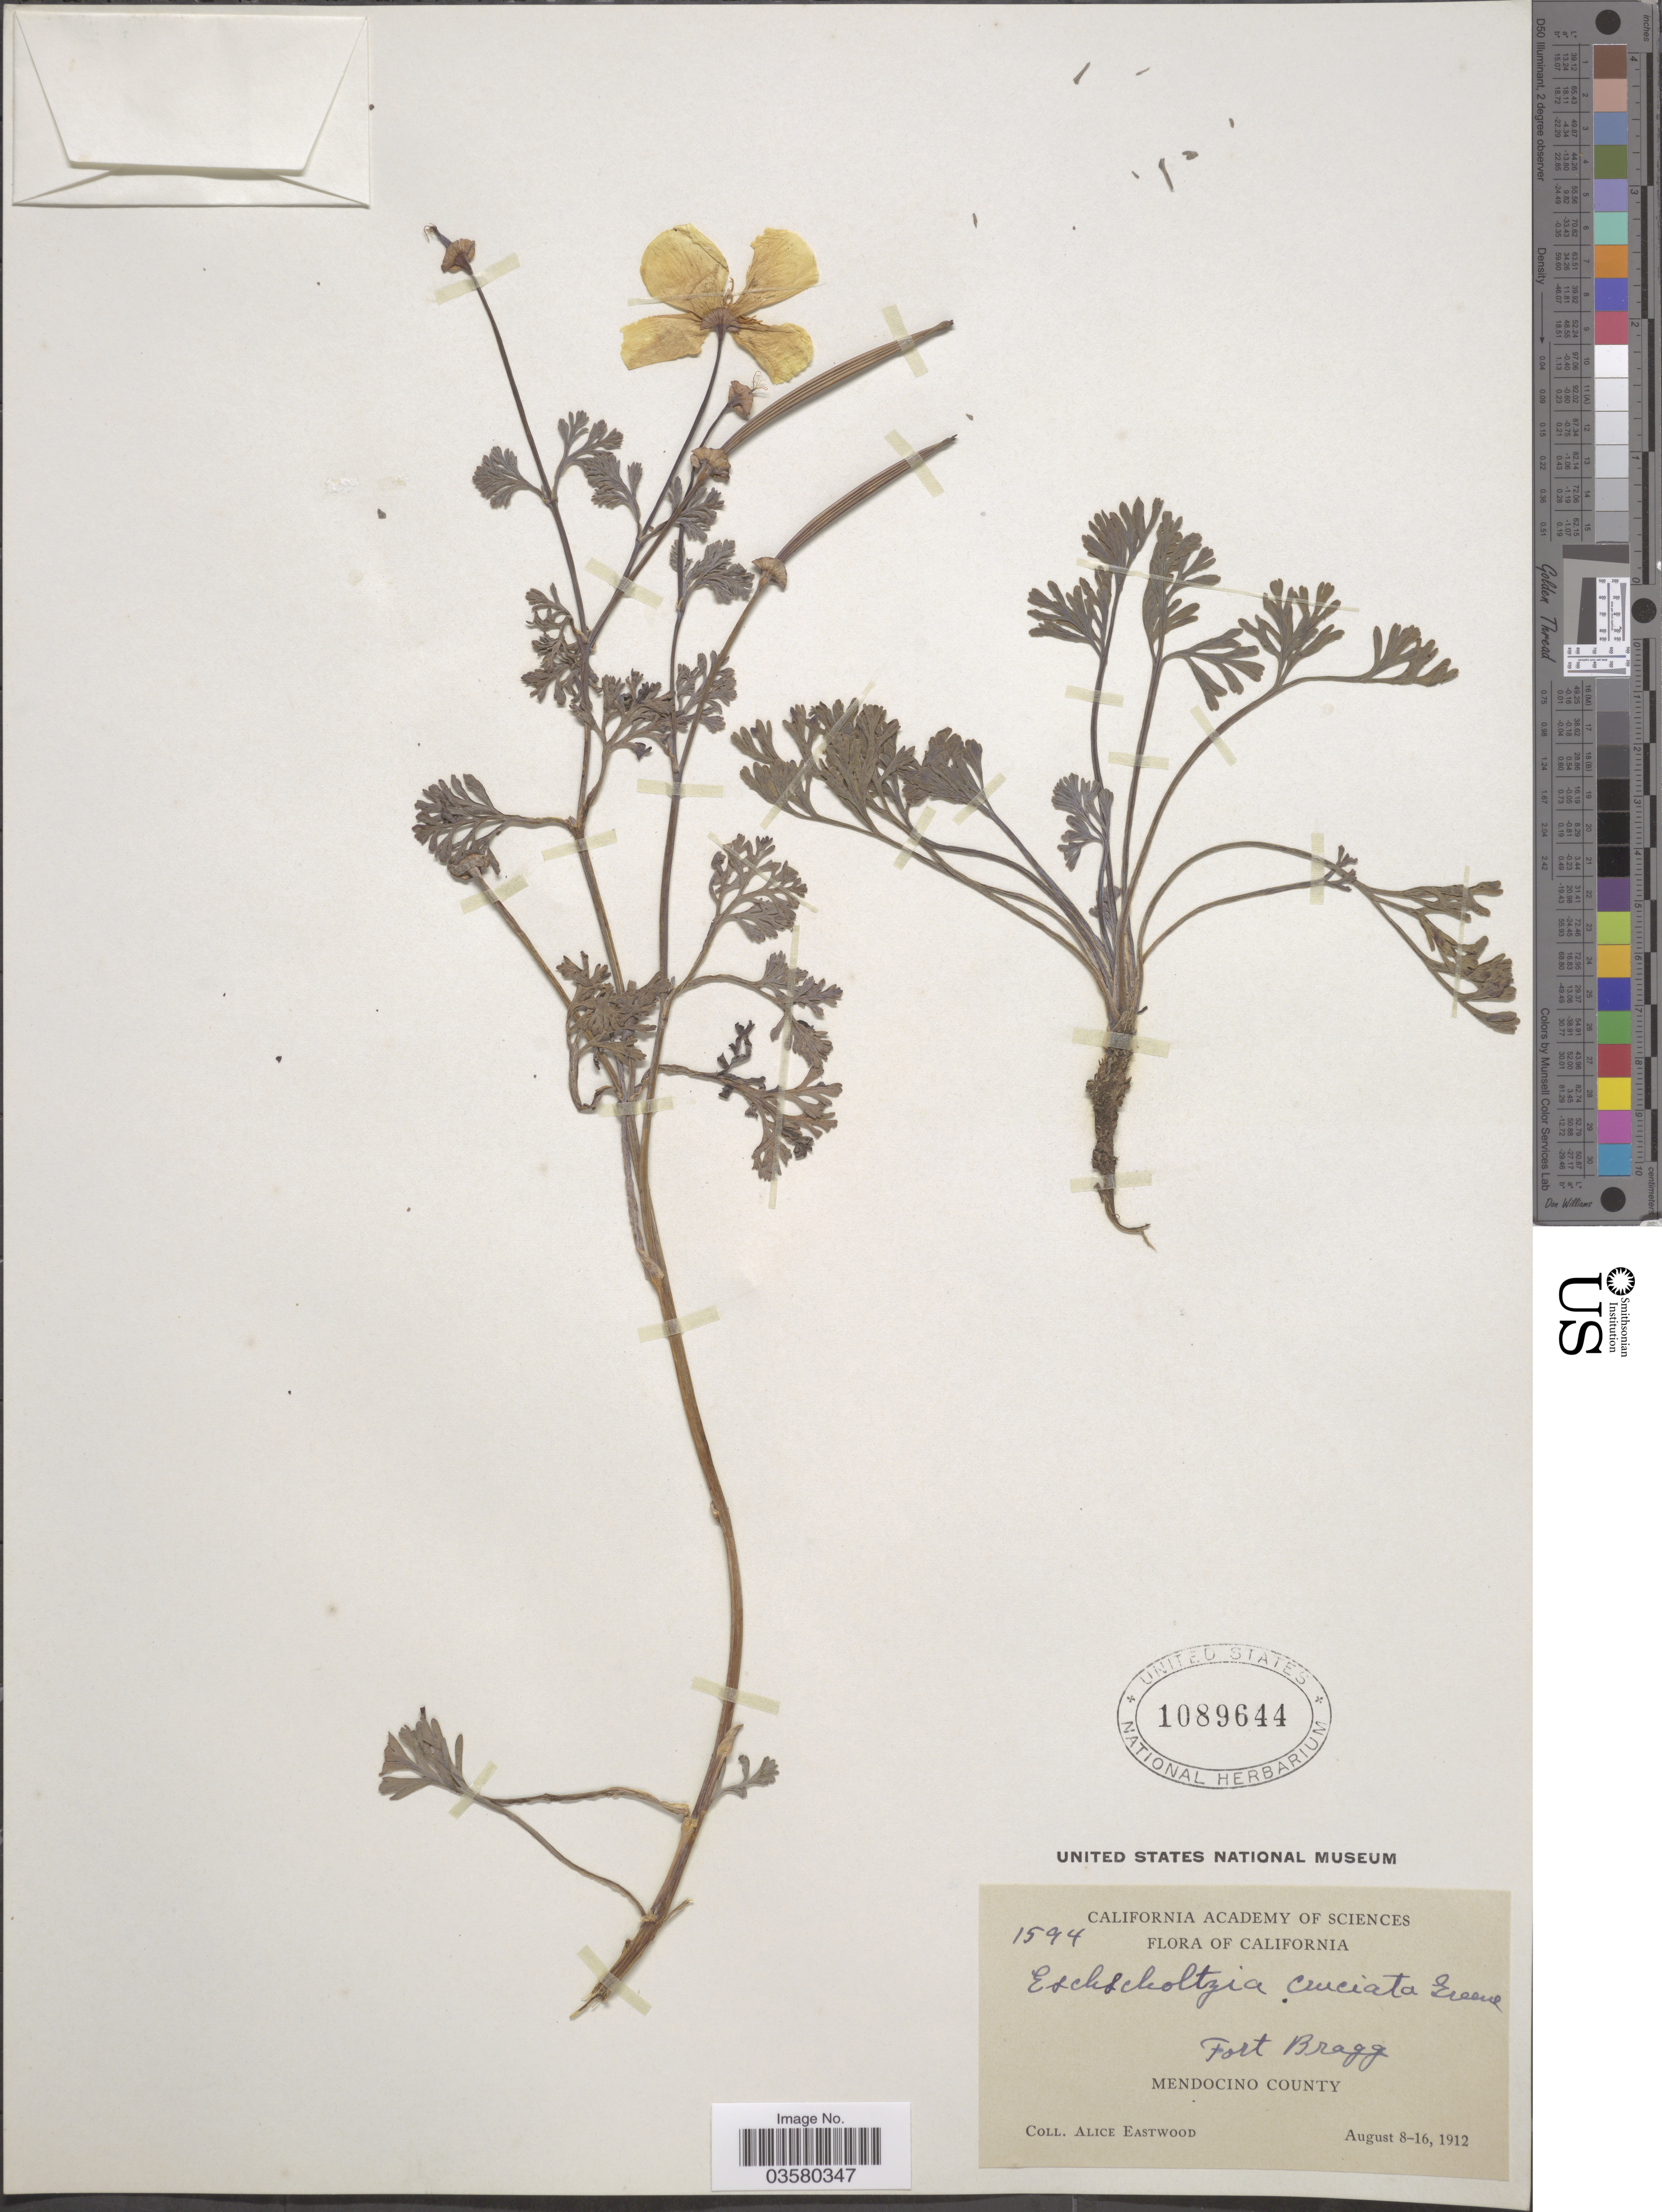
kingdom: Plantae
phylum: Tracheophyta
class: Magnoliopsida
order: Ranunculales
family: Papaveraceae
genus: Eschscholzia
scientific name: Eschscholzia cruciata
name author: Greene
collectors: A. Eastwood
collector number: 1594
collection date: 1912-08-08/1912-08-16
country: United States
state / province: California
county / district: Mendocino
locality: Fort Bragg. Mendocino County.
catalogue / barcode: US 1089644